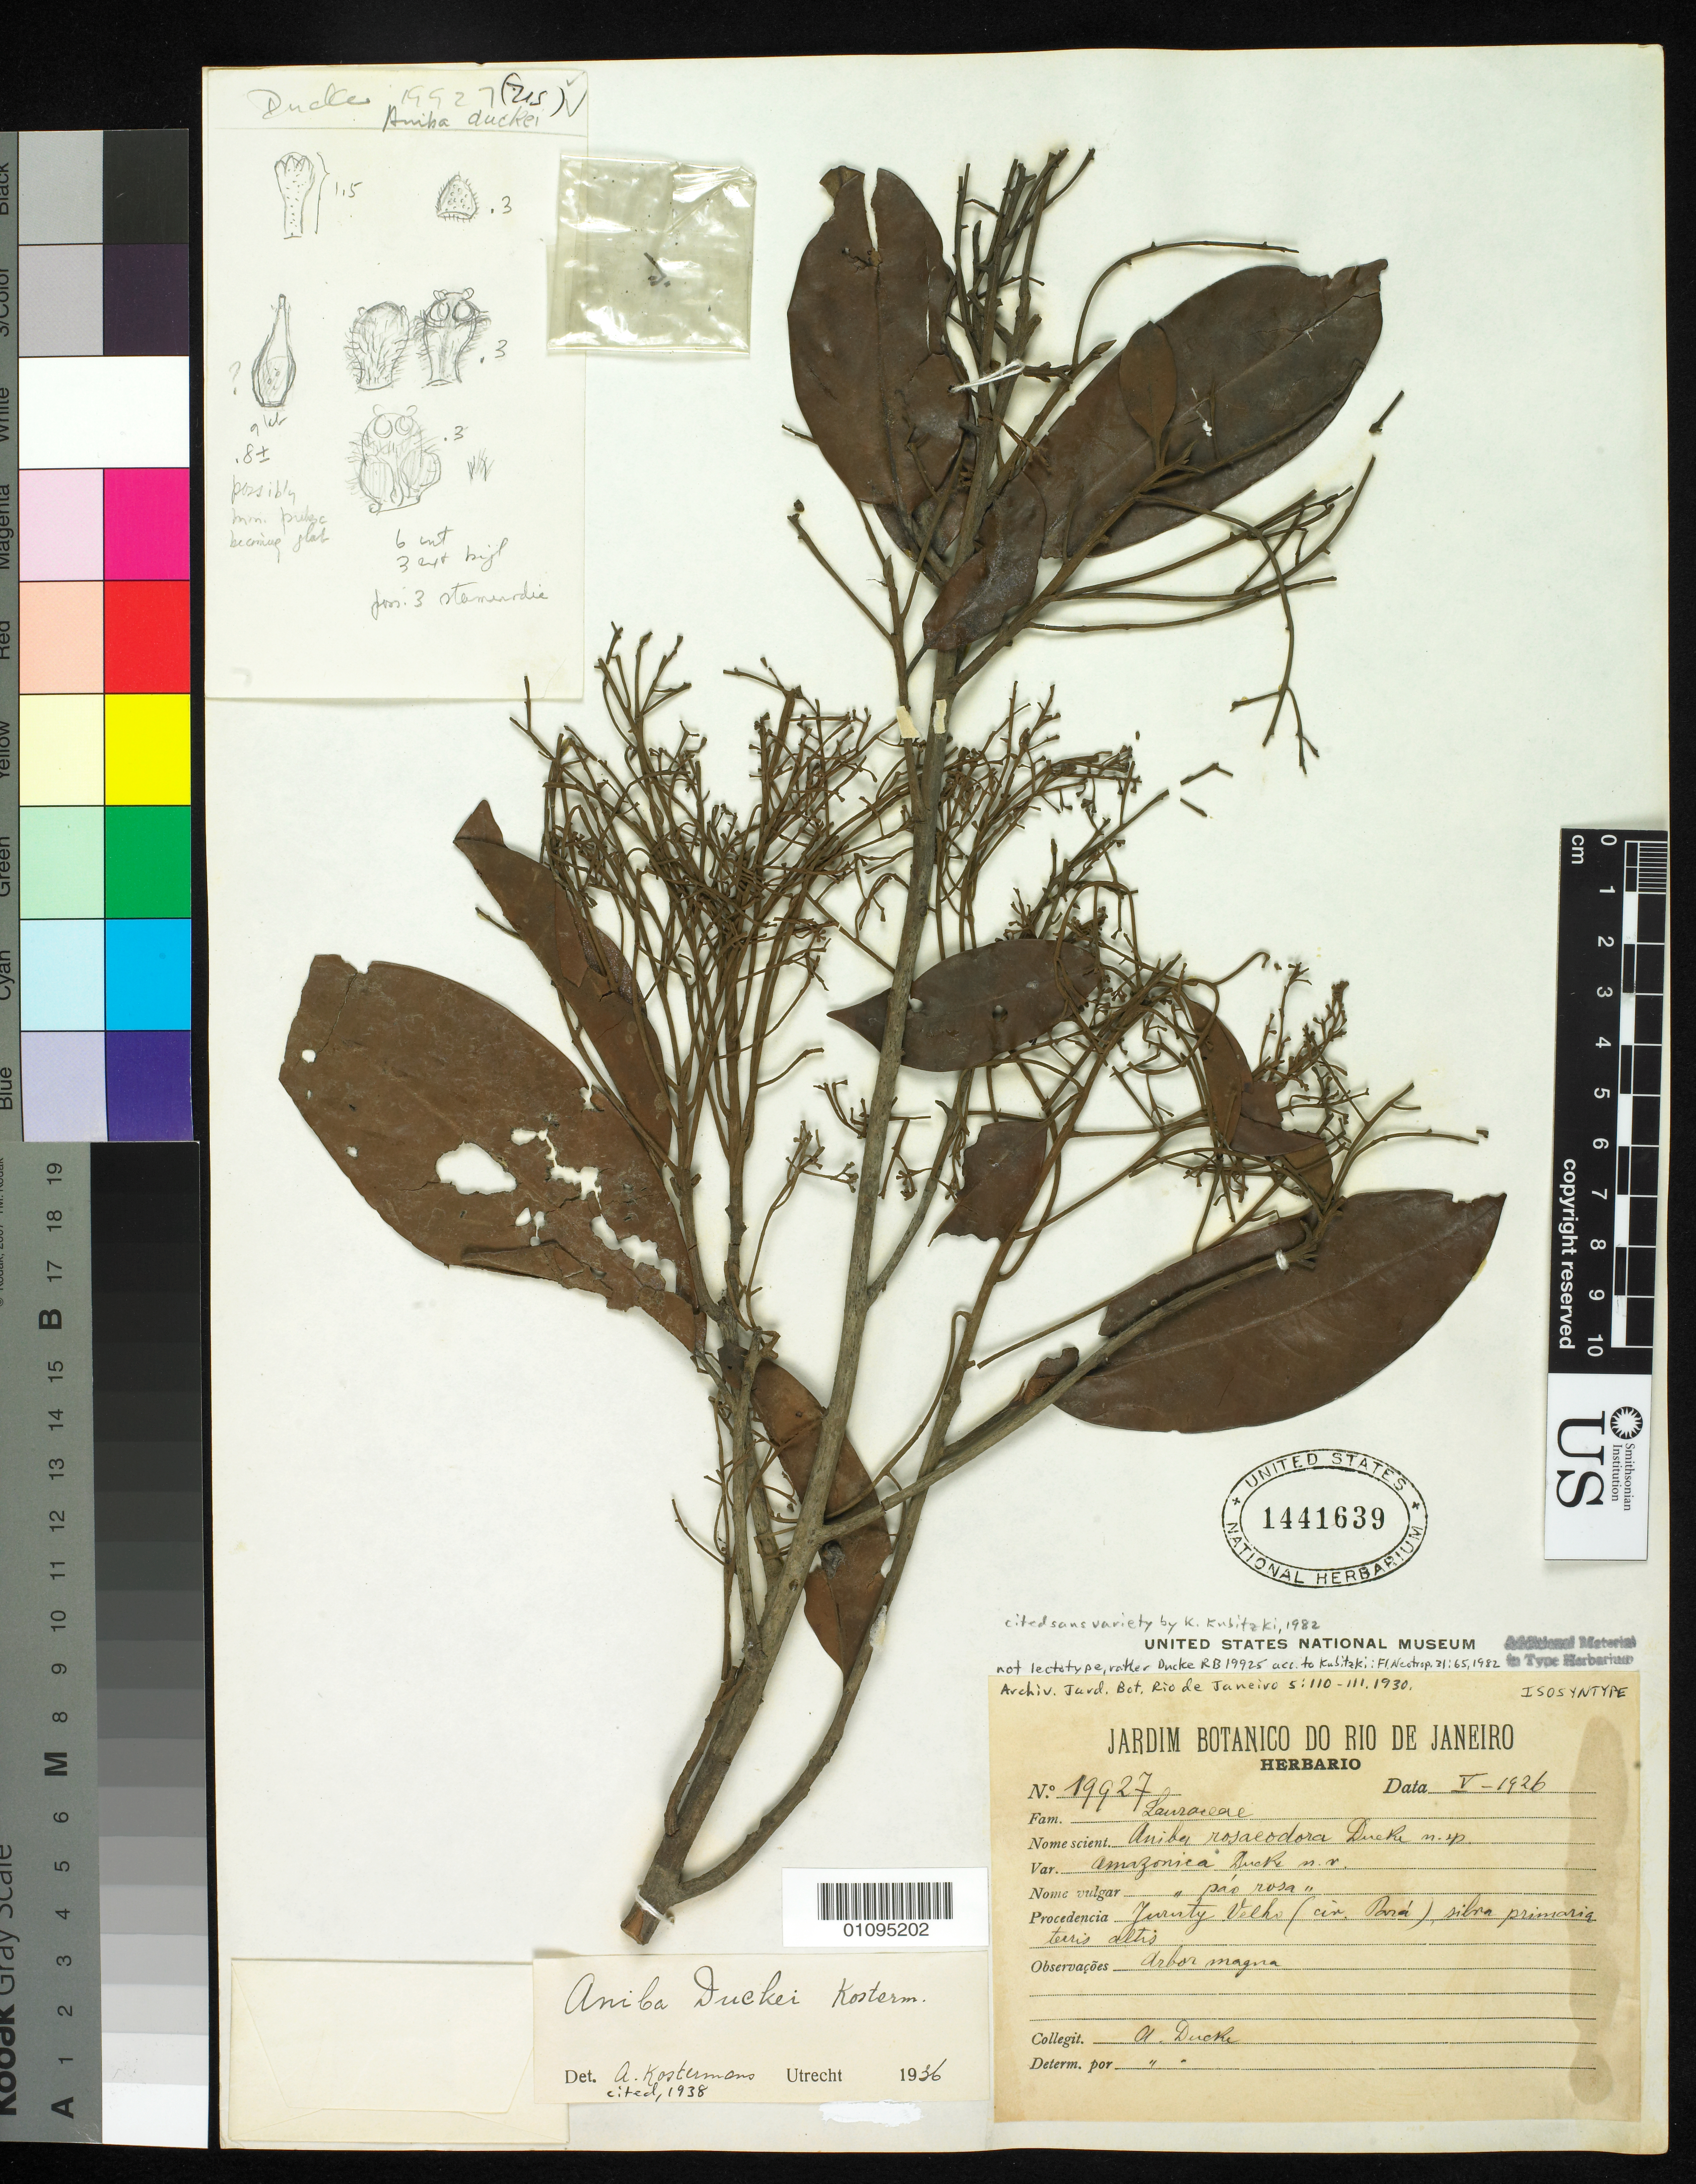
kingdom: Plantae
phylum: Tracheophyta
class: Magnoliopsida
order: Laurales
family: Lauraceae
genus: Aniba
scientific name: Aniba rosaeodora var. amazonica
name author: Ducke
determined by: Ducke, A.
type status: Isosyntype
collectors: A. Ducke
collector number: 19927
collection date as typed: May 1926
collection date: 1926-05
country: Brazil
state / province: Pará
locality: Juruty Velho.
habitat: Silva primaria terro altis.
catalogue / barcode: US 1441639